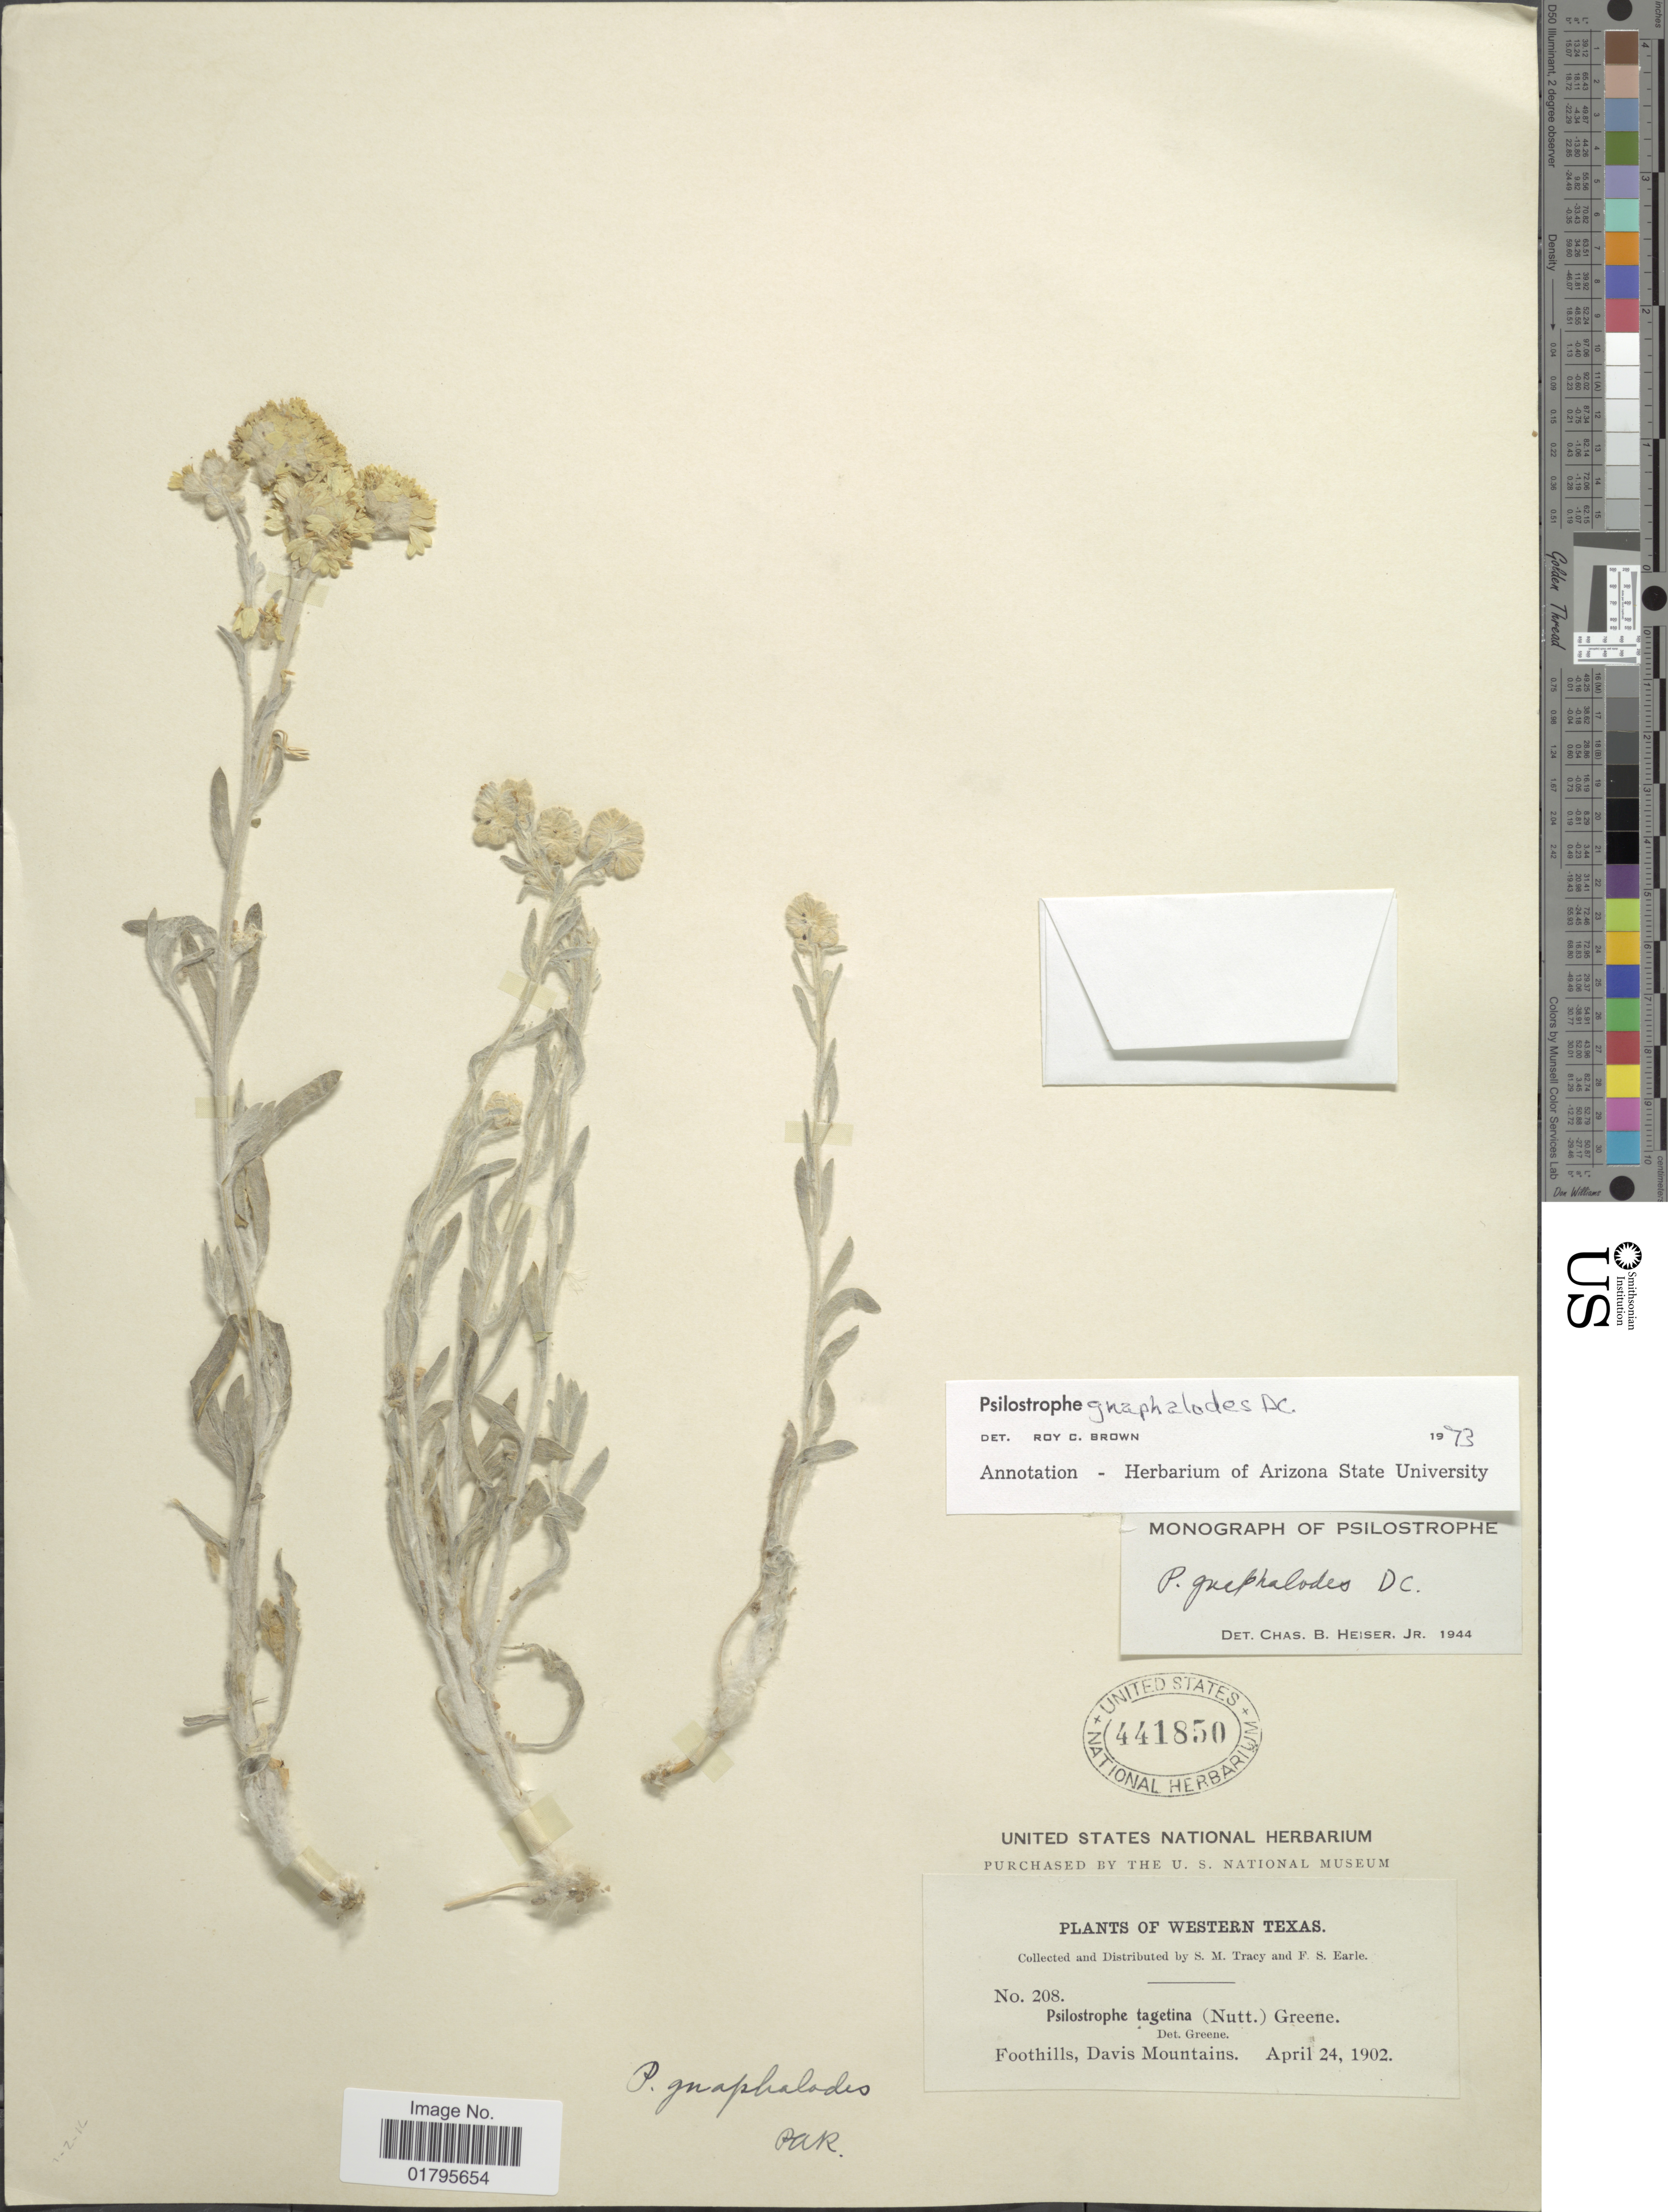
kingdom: Plantae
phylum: Tracheophyta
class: Magnoliopsida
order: Asterales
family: Asteraceae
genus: Psilostrophe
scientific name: Psilostrophe gnaphaloides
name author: DC.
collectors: S. M. Tracy & F. S. Earle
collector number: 208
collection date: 1902-04-24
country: United States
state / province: Texas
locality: Western Texas, Foothills, Davis Mountains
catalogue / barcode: US 441850